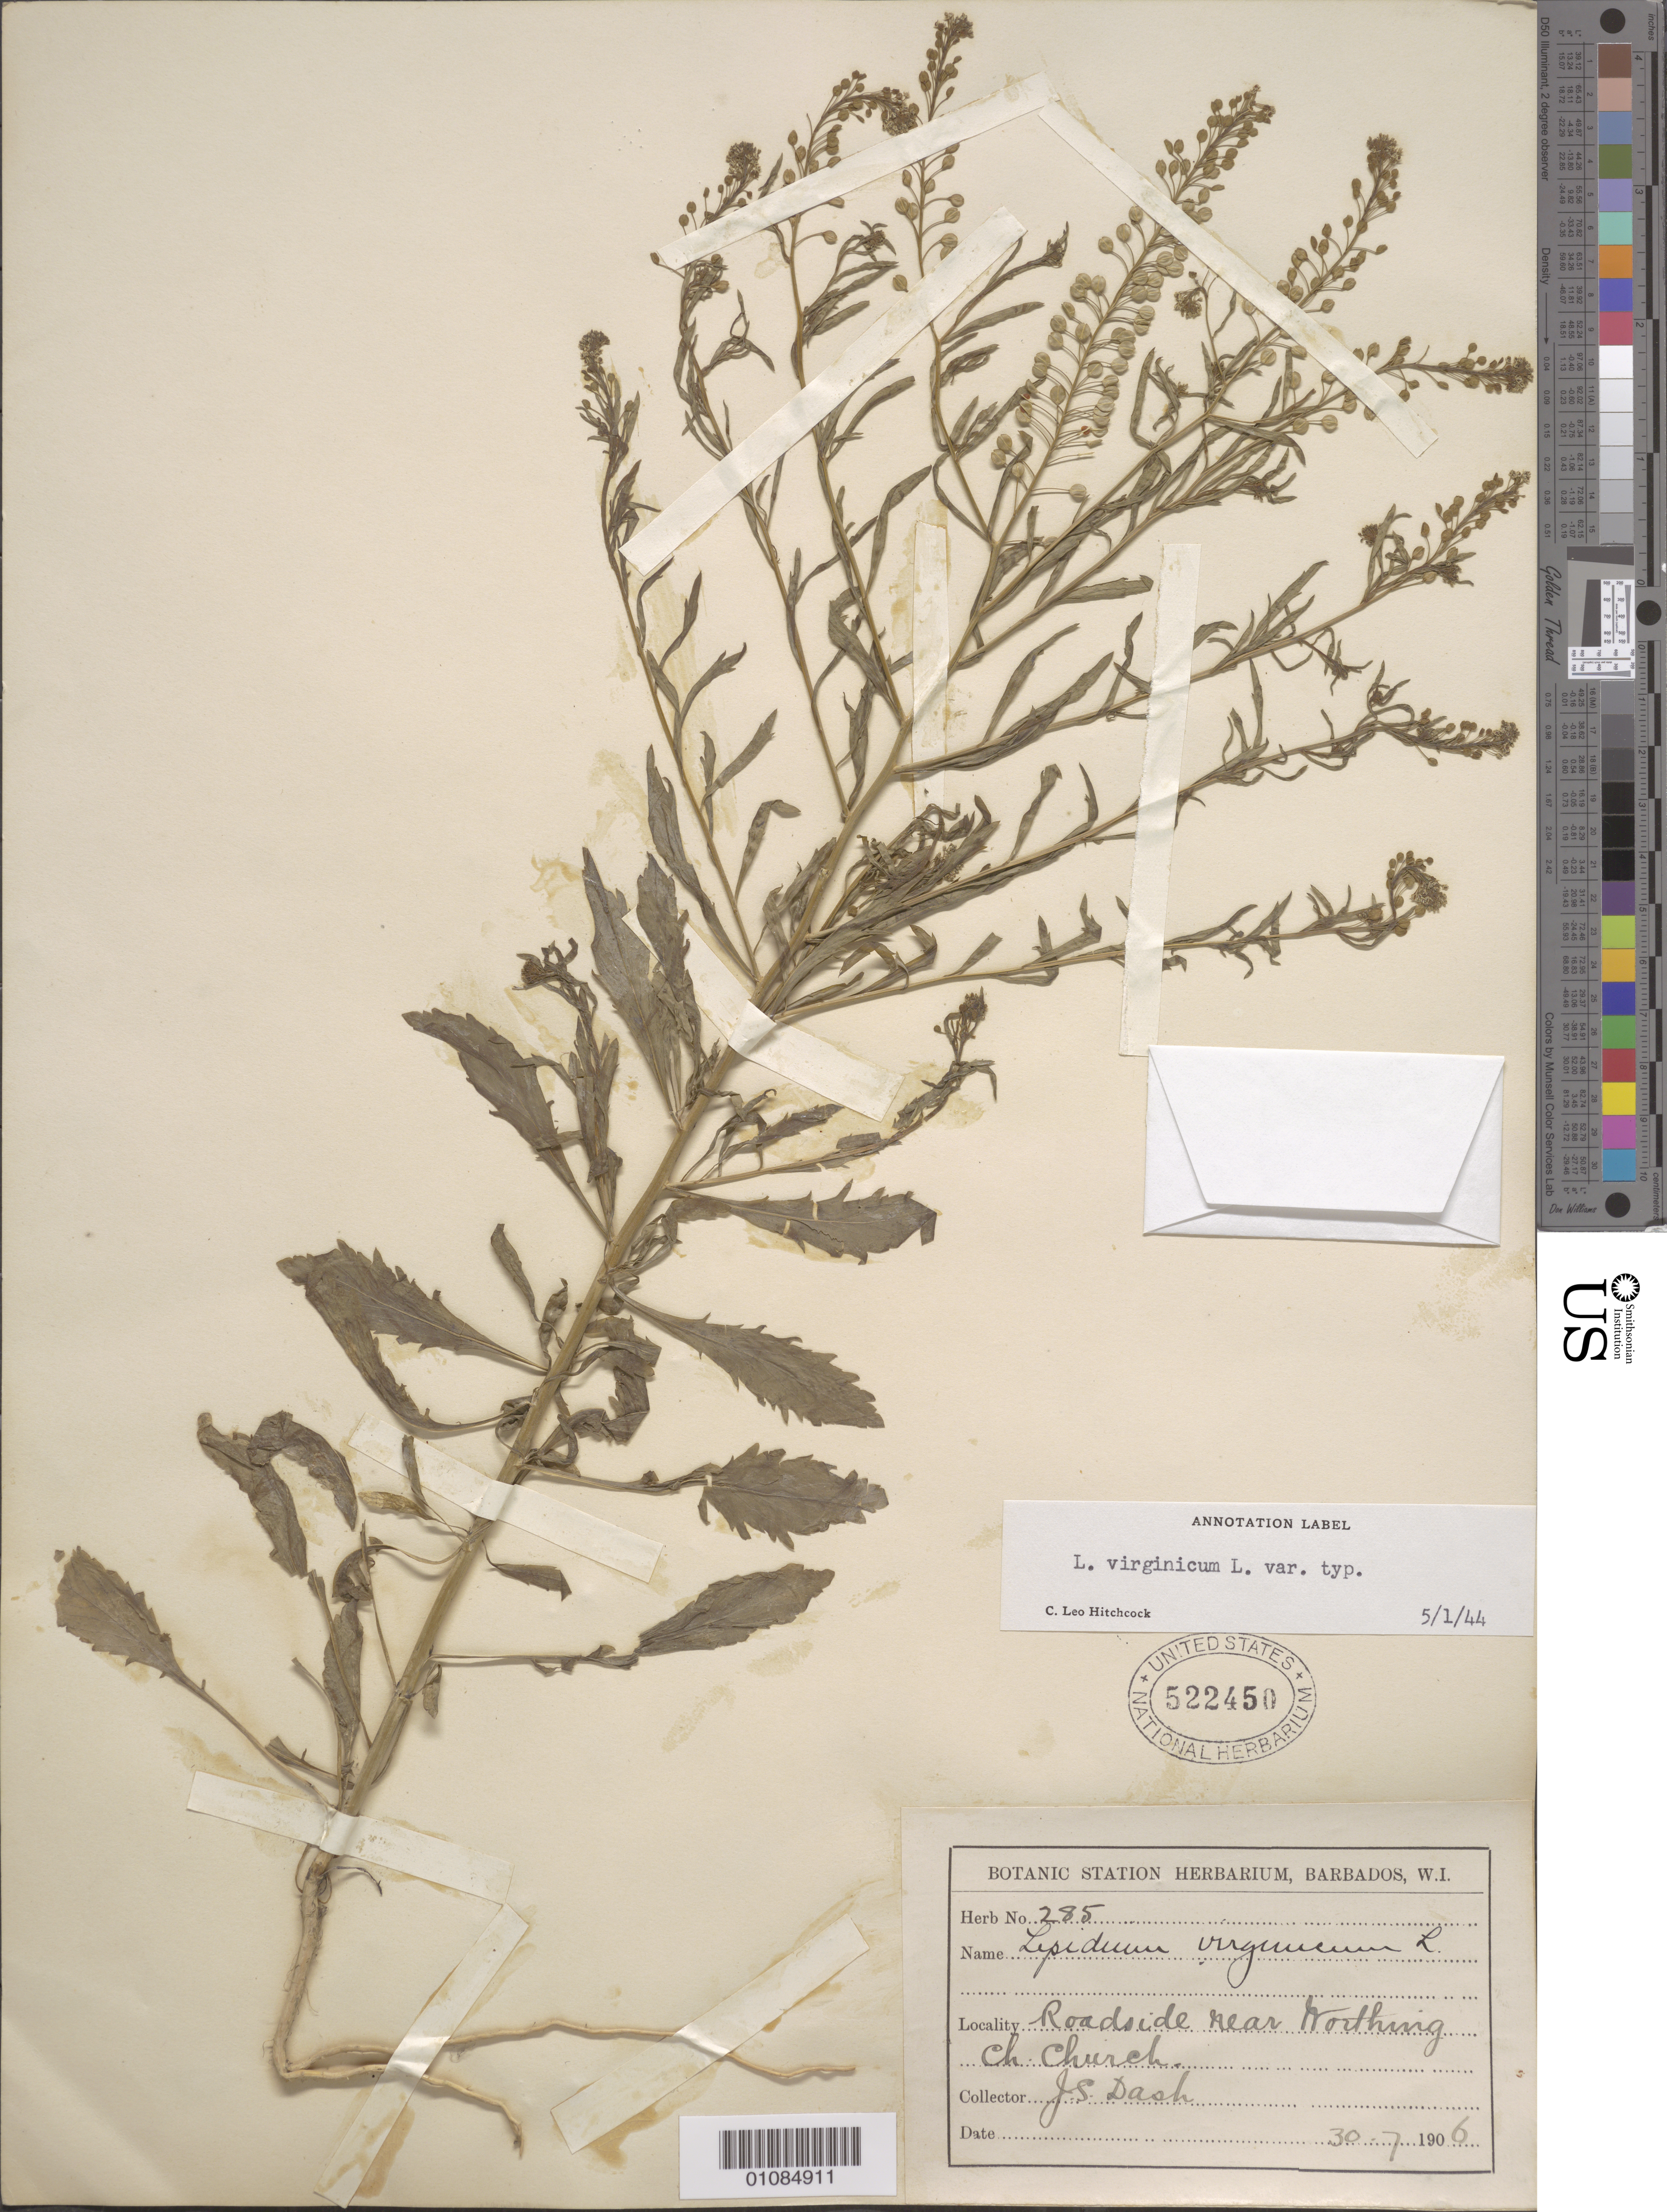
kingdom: Plantae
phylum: Tracheophyta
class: Magnoliopsida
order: Brassicales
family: Brassicaceae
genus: Lepidium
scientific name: Lepidium virginicum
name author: L.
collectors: J. Dash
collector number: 285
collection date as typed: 30 Jul 1906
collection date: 1906-07-30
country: Barbados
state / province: Christ Church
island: Barbados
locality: Roadside near Worthing(?) Ch. Church.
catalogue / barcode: US 522450